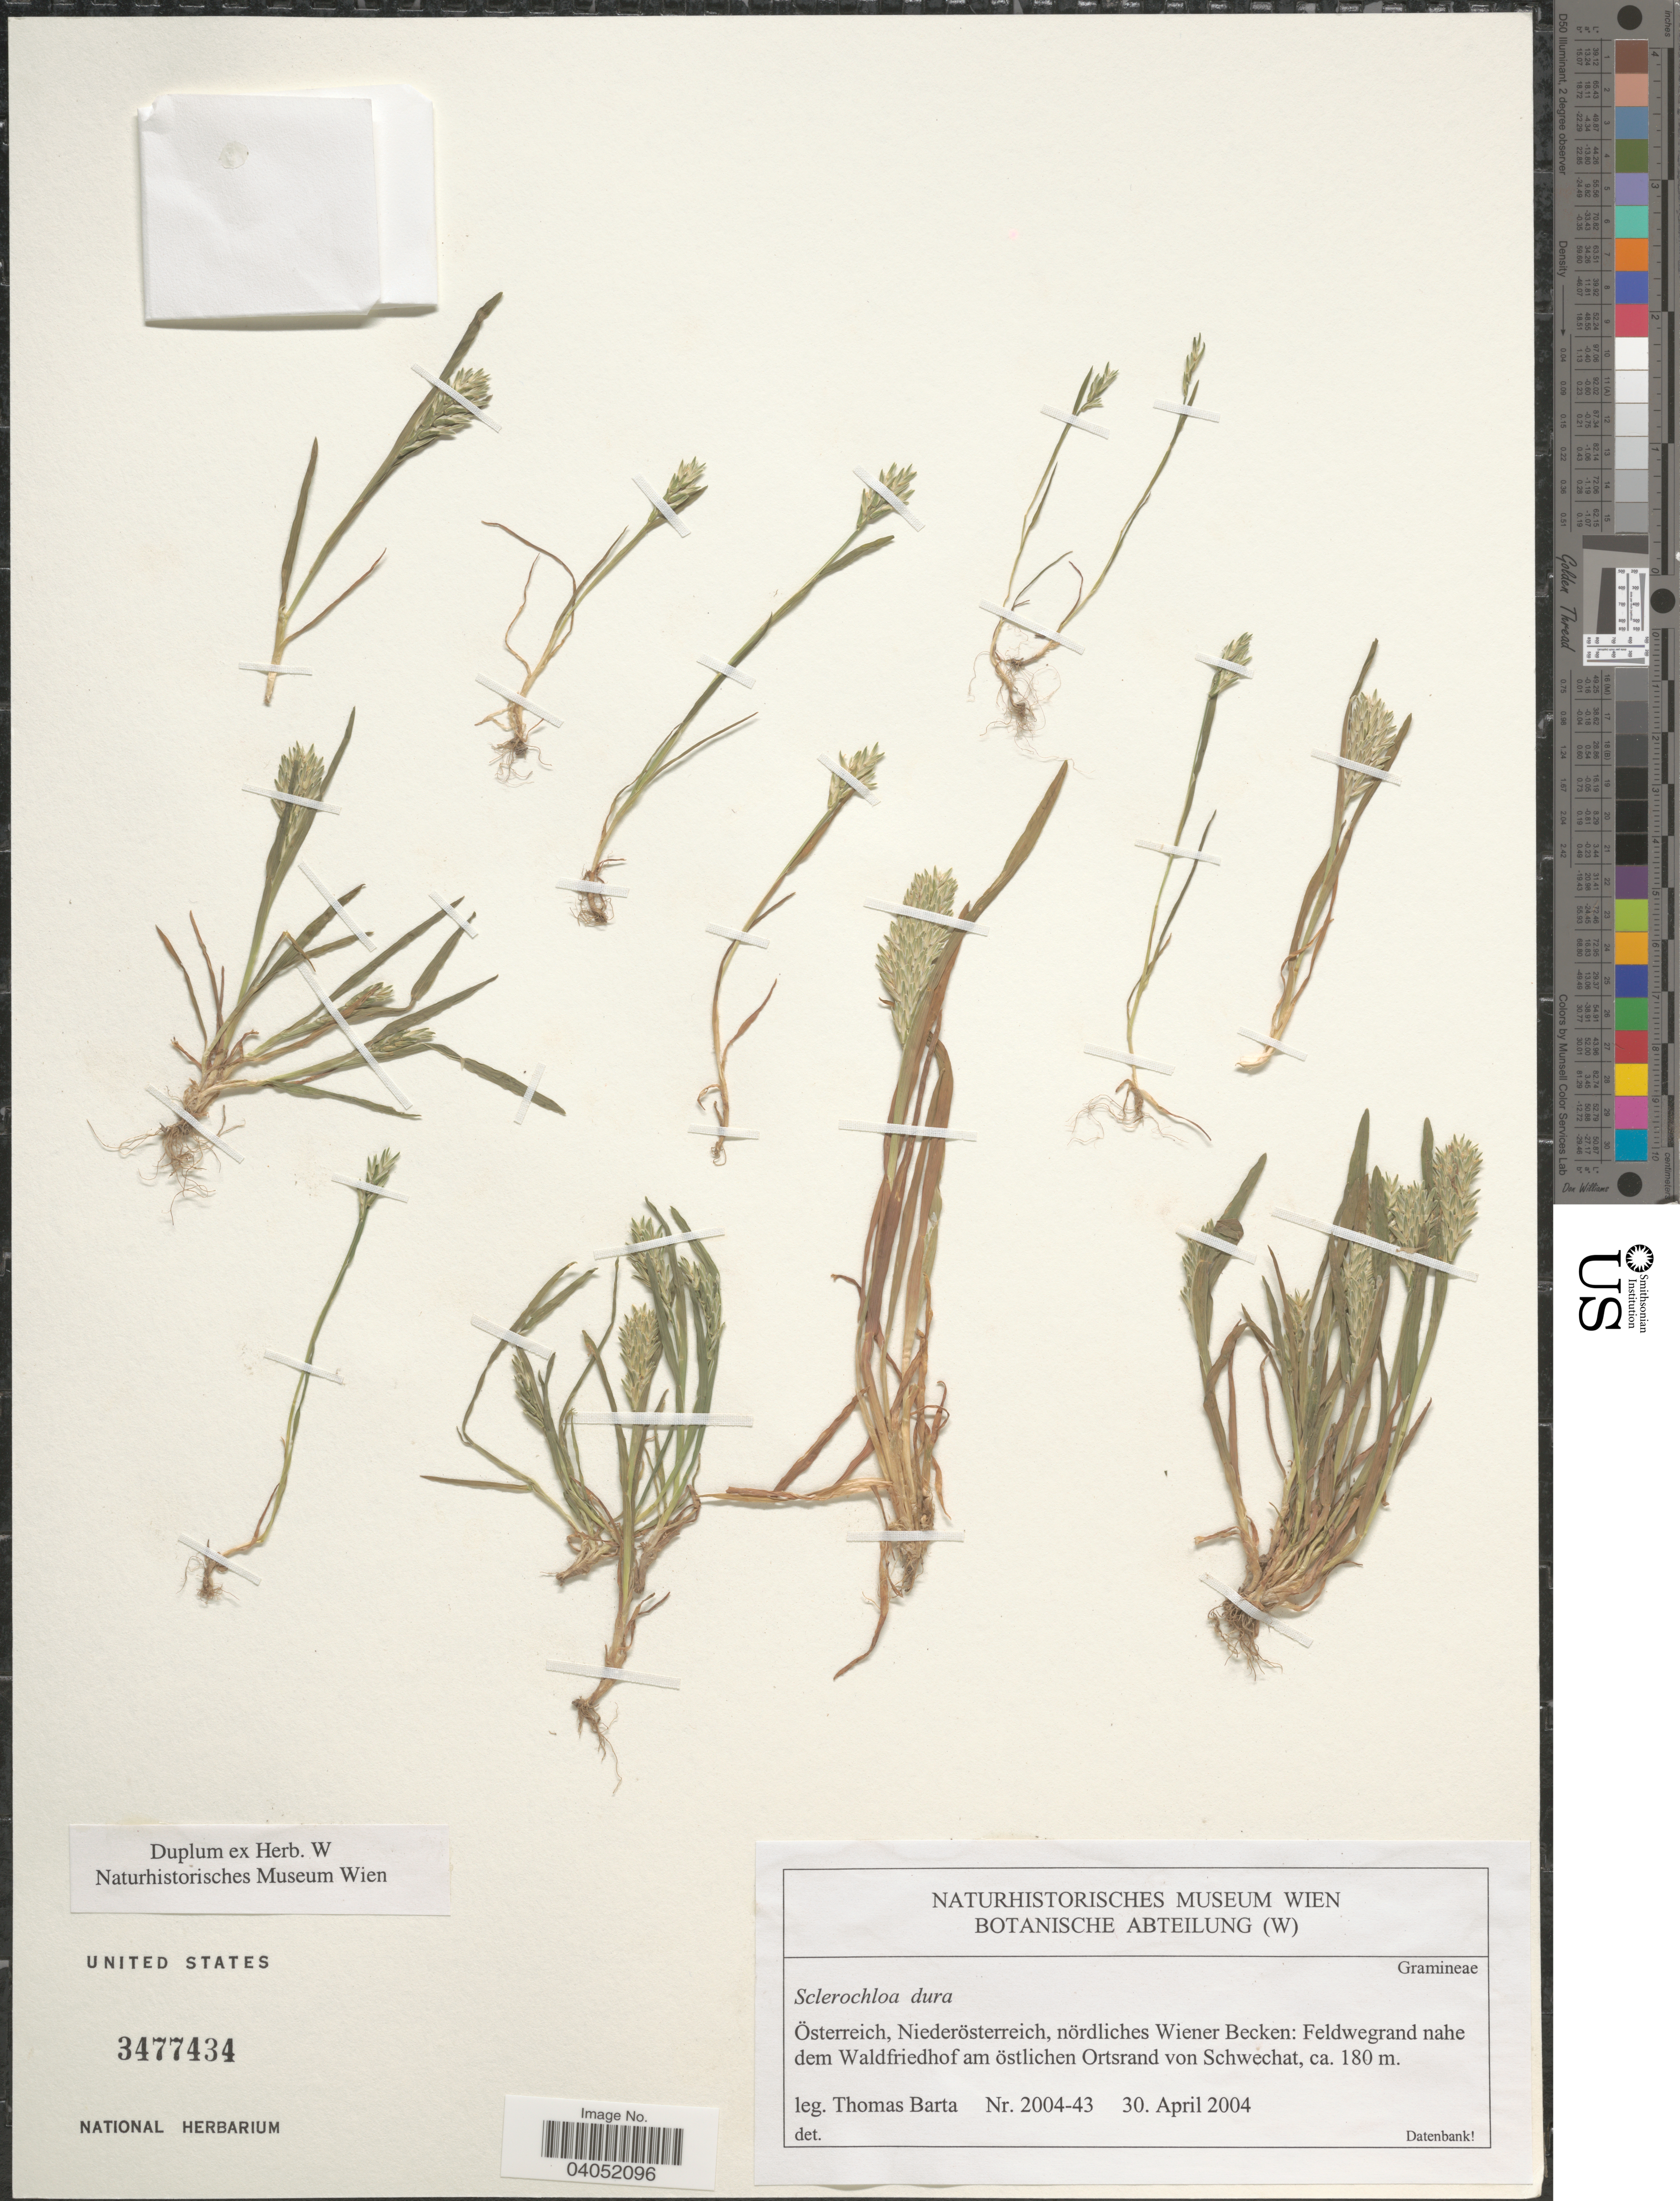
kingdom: Plantae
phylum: Tracheophyta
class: Liliopsida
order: Poales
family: Poaceae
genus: Sclerochloa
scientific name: Sclerochloa dura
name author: (L.) P. Beauv.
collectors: T. Barta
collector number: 2004-43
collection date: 2004-04-30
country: Austria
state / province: Niederosterreich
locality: Österreich, nördliches Wiener Becken: Feldwegrand nahe dem Waldfriedhof am östlichen Ortsrand von Schwechat.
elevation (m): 180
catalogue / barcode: US 3477434